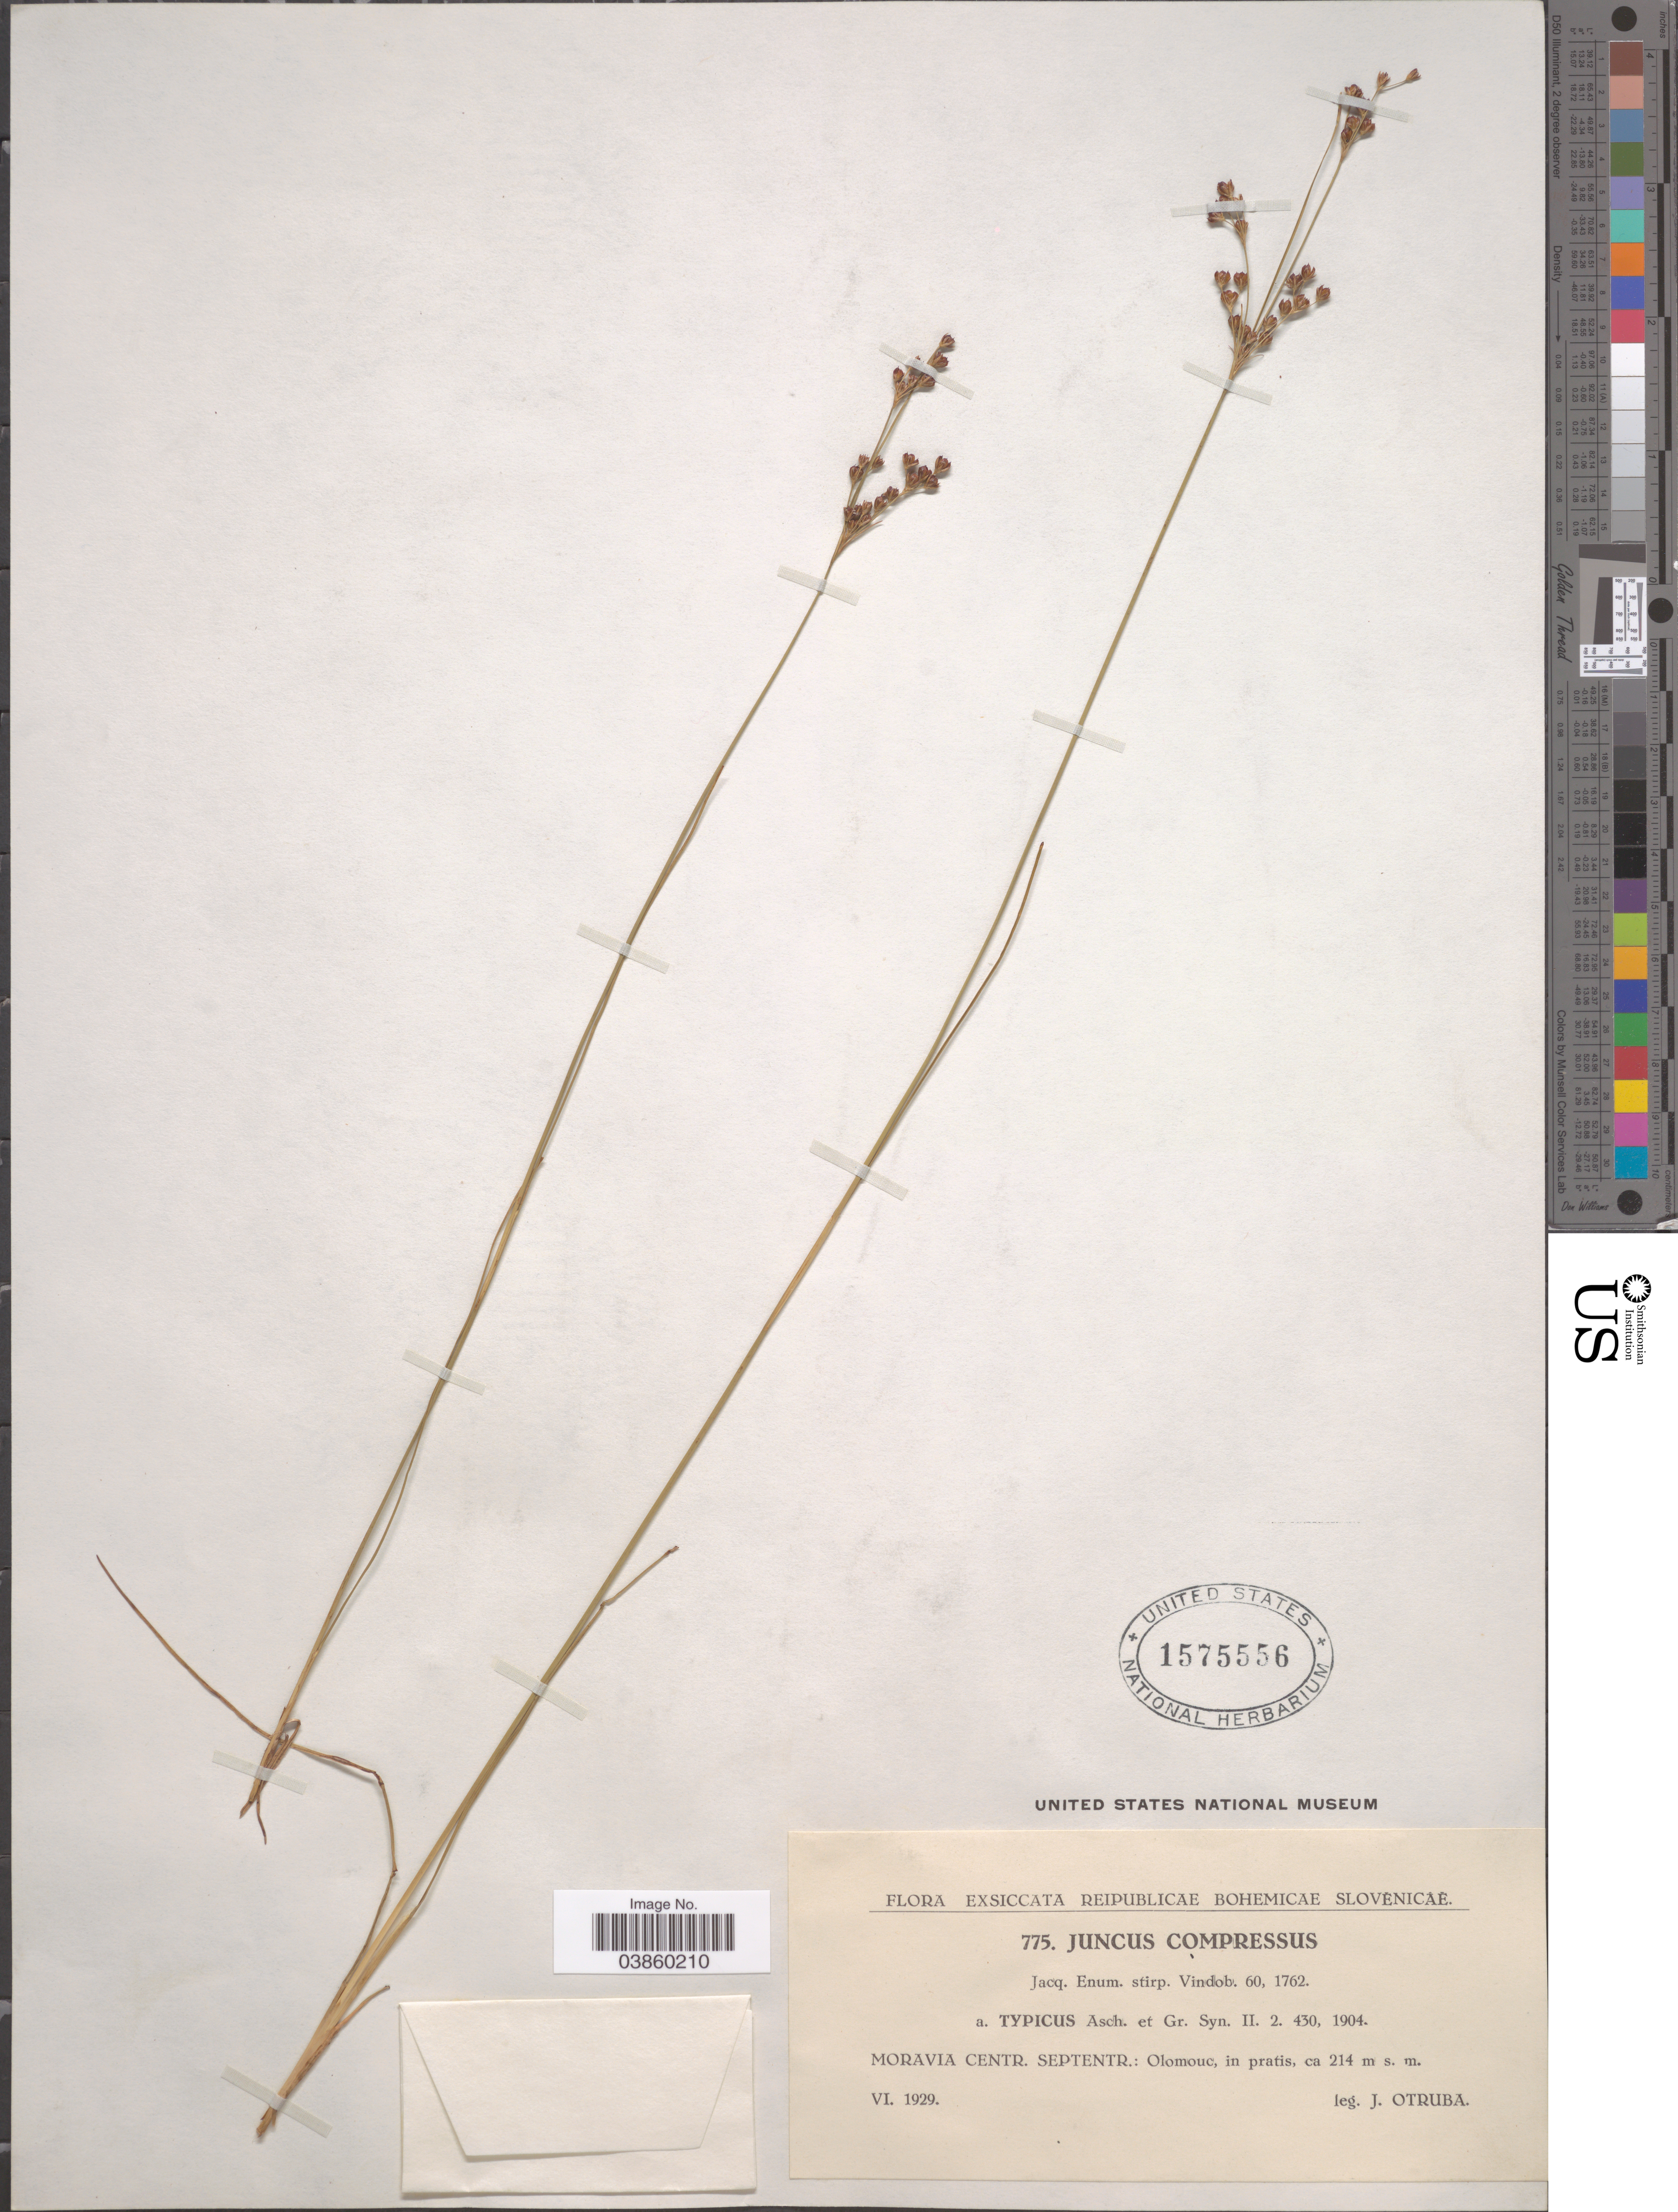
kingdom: Plantae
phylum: Tracheophyta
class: Liliopsida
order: Poales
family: Juncaceae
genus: Juncus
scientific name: Juncus compressus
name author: Jacq.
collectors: J. Otruba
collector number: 775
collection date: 1929-06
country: Czechia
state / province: Olomouc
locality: Reipublicae Bohemicae Slovenicae. Moravia Centr. Septentr.: Olomouc, in pratis.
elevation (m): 214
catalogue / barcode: US 1575556